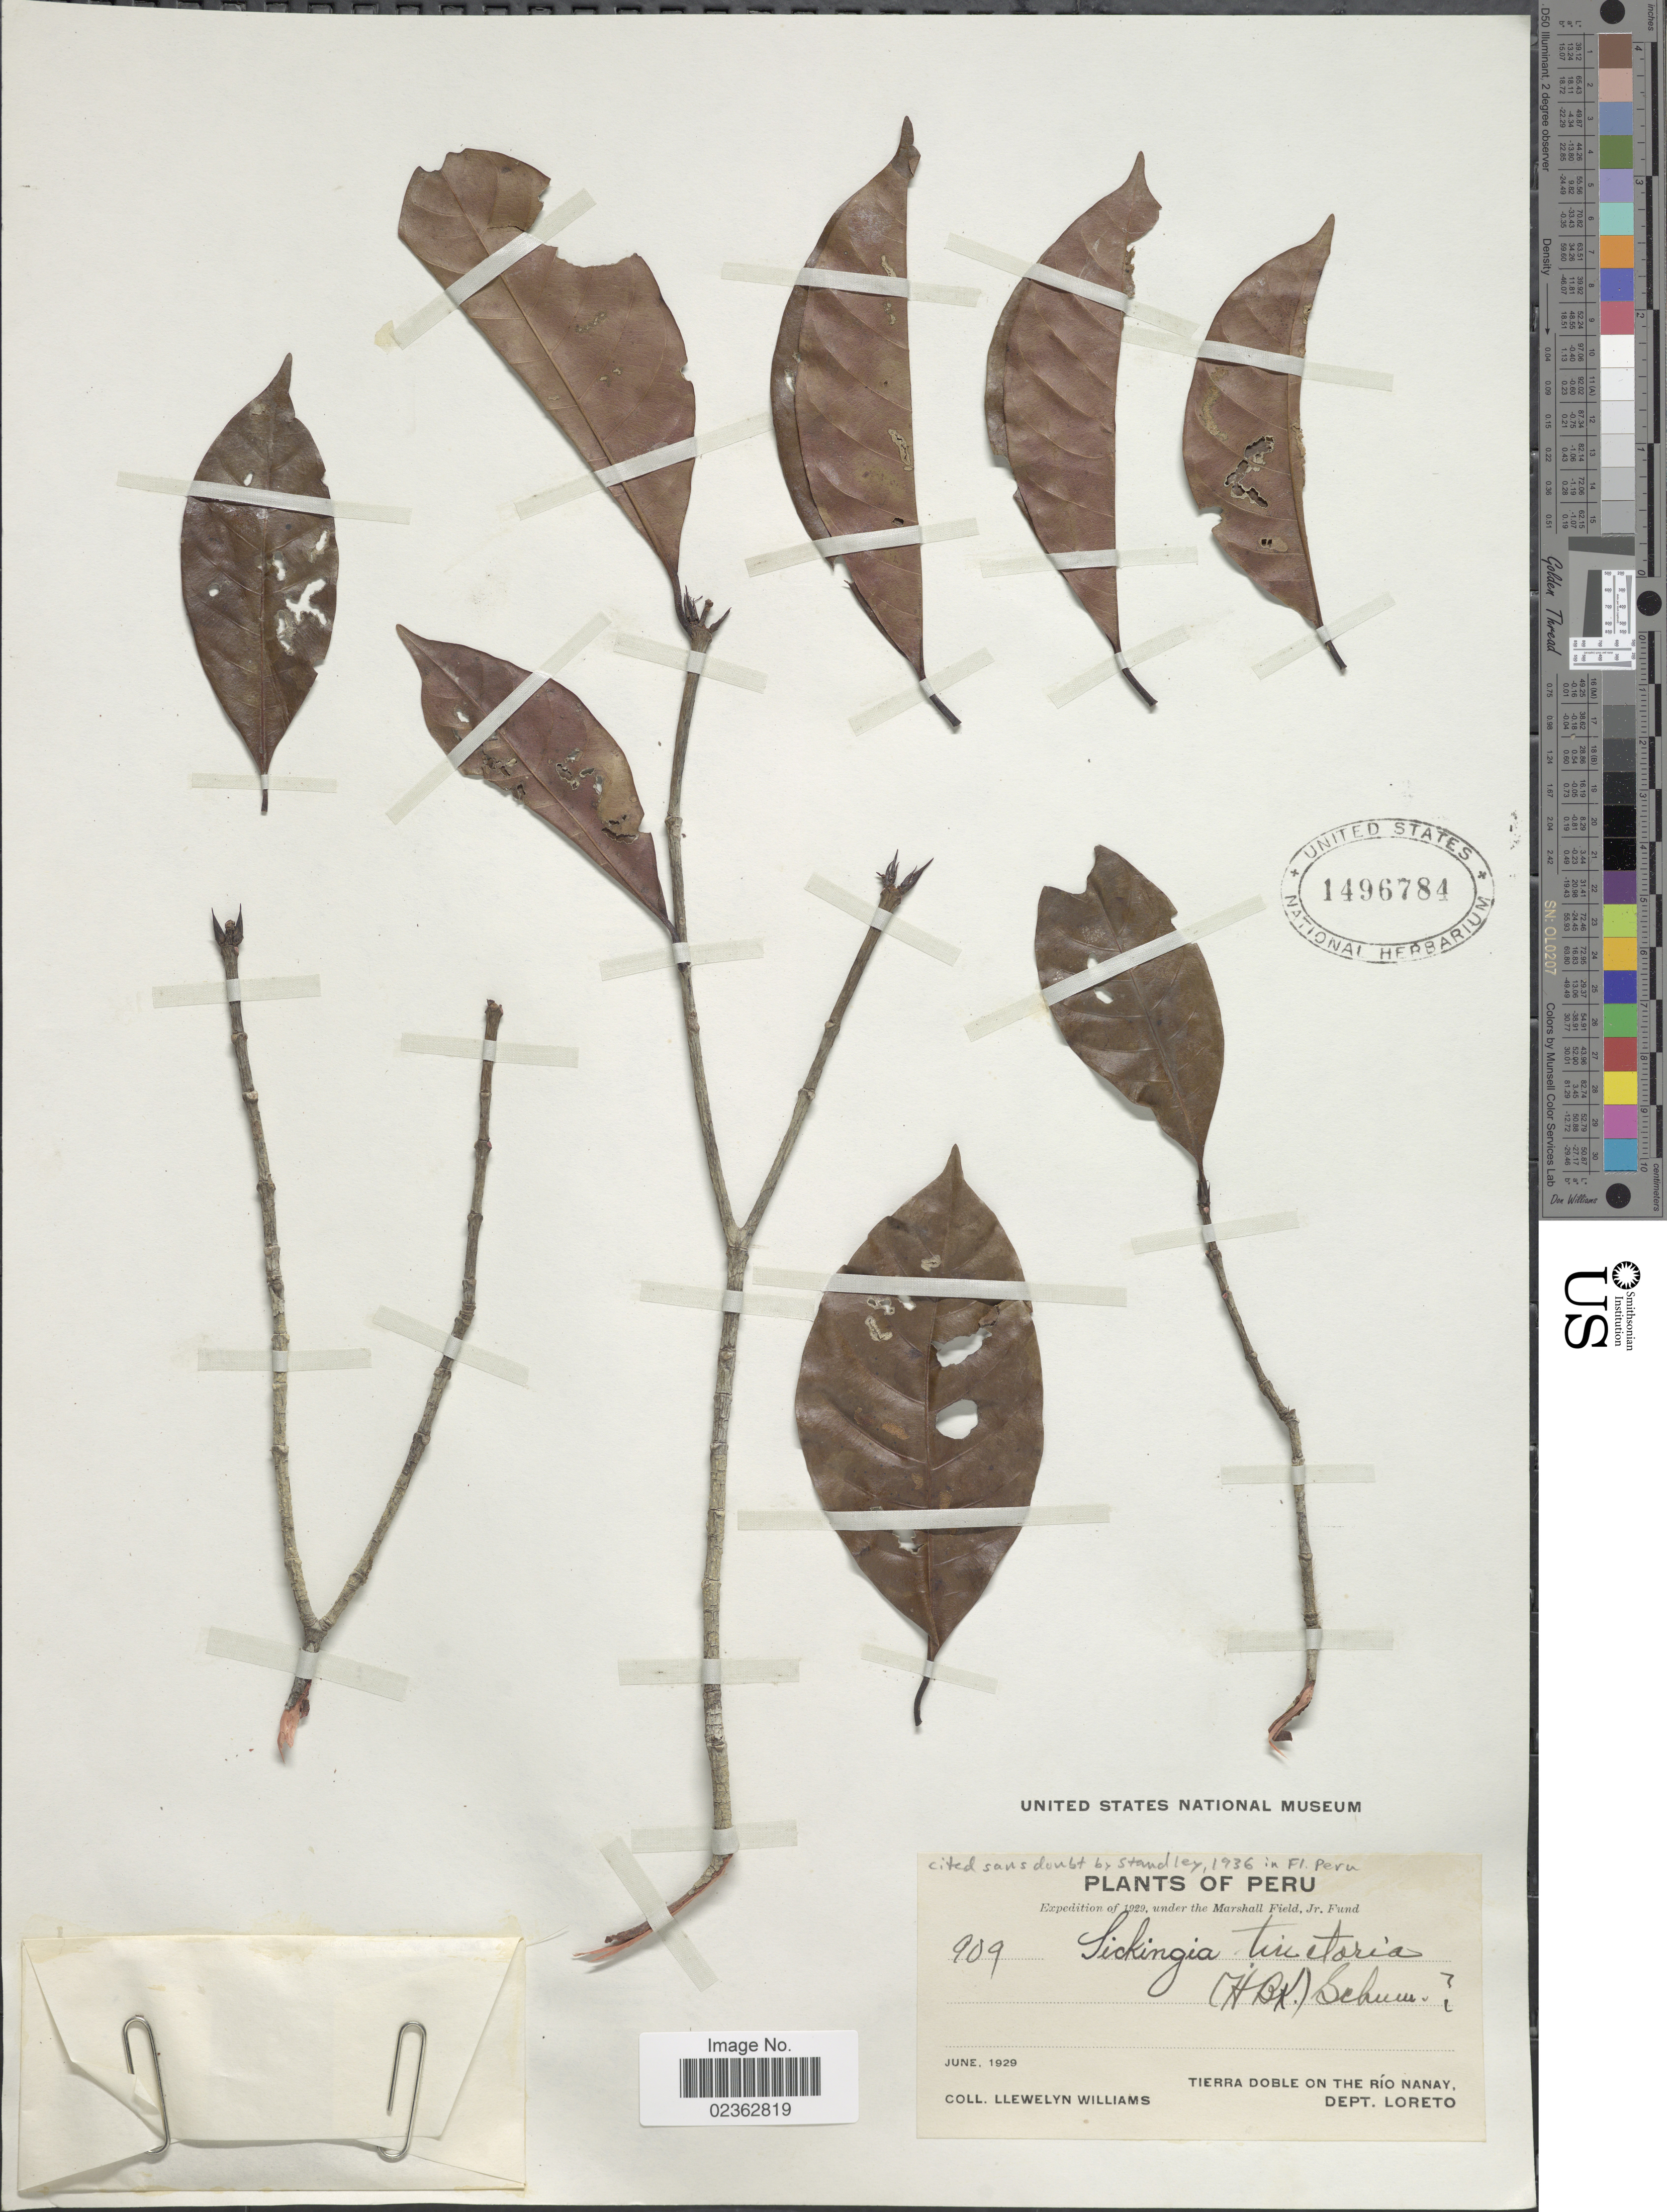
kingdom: Plantae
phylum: Tracheophyta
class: Magnoliopsida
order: Gentianales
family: Rubiaceae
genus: Simira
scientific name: Simira rubescens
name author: (Benth.) Bremek. ex Steyerm.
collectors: Ll. Williams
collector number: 909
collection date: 1929-06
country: Peru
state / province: Loreto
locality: Tierra Doble on the Rio Nanay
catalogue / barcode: US 1496784